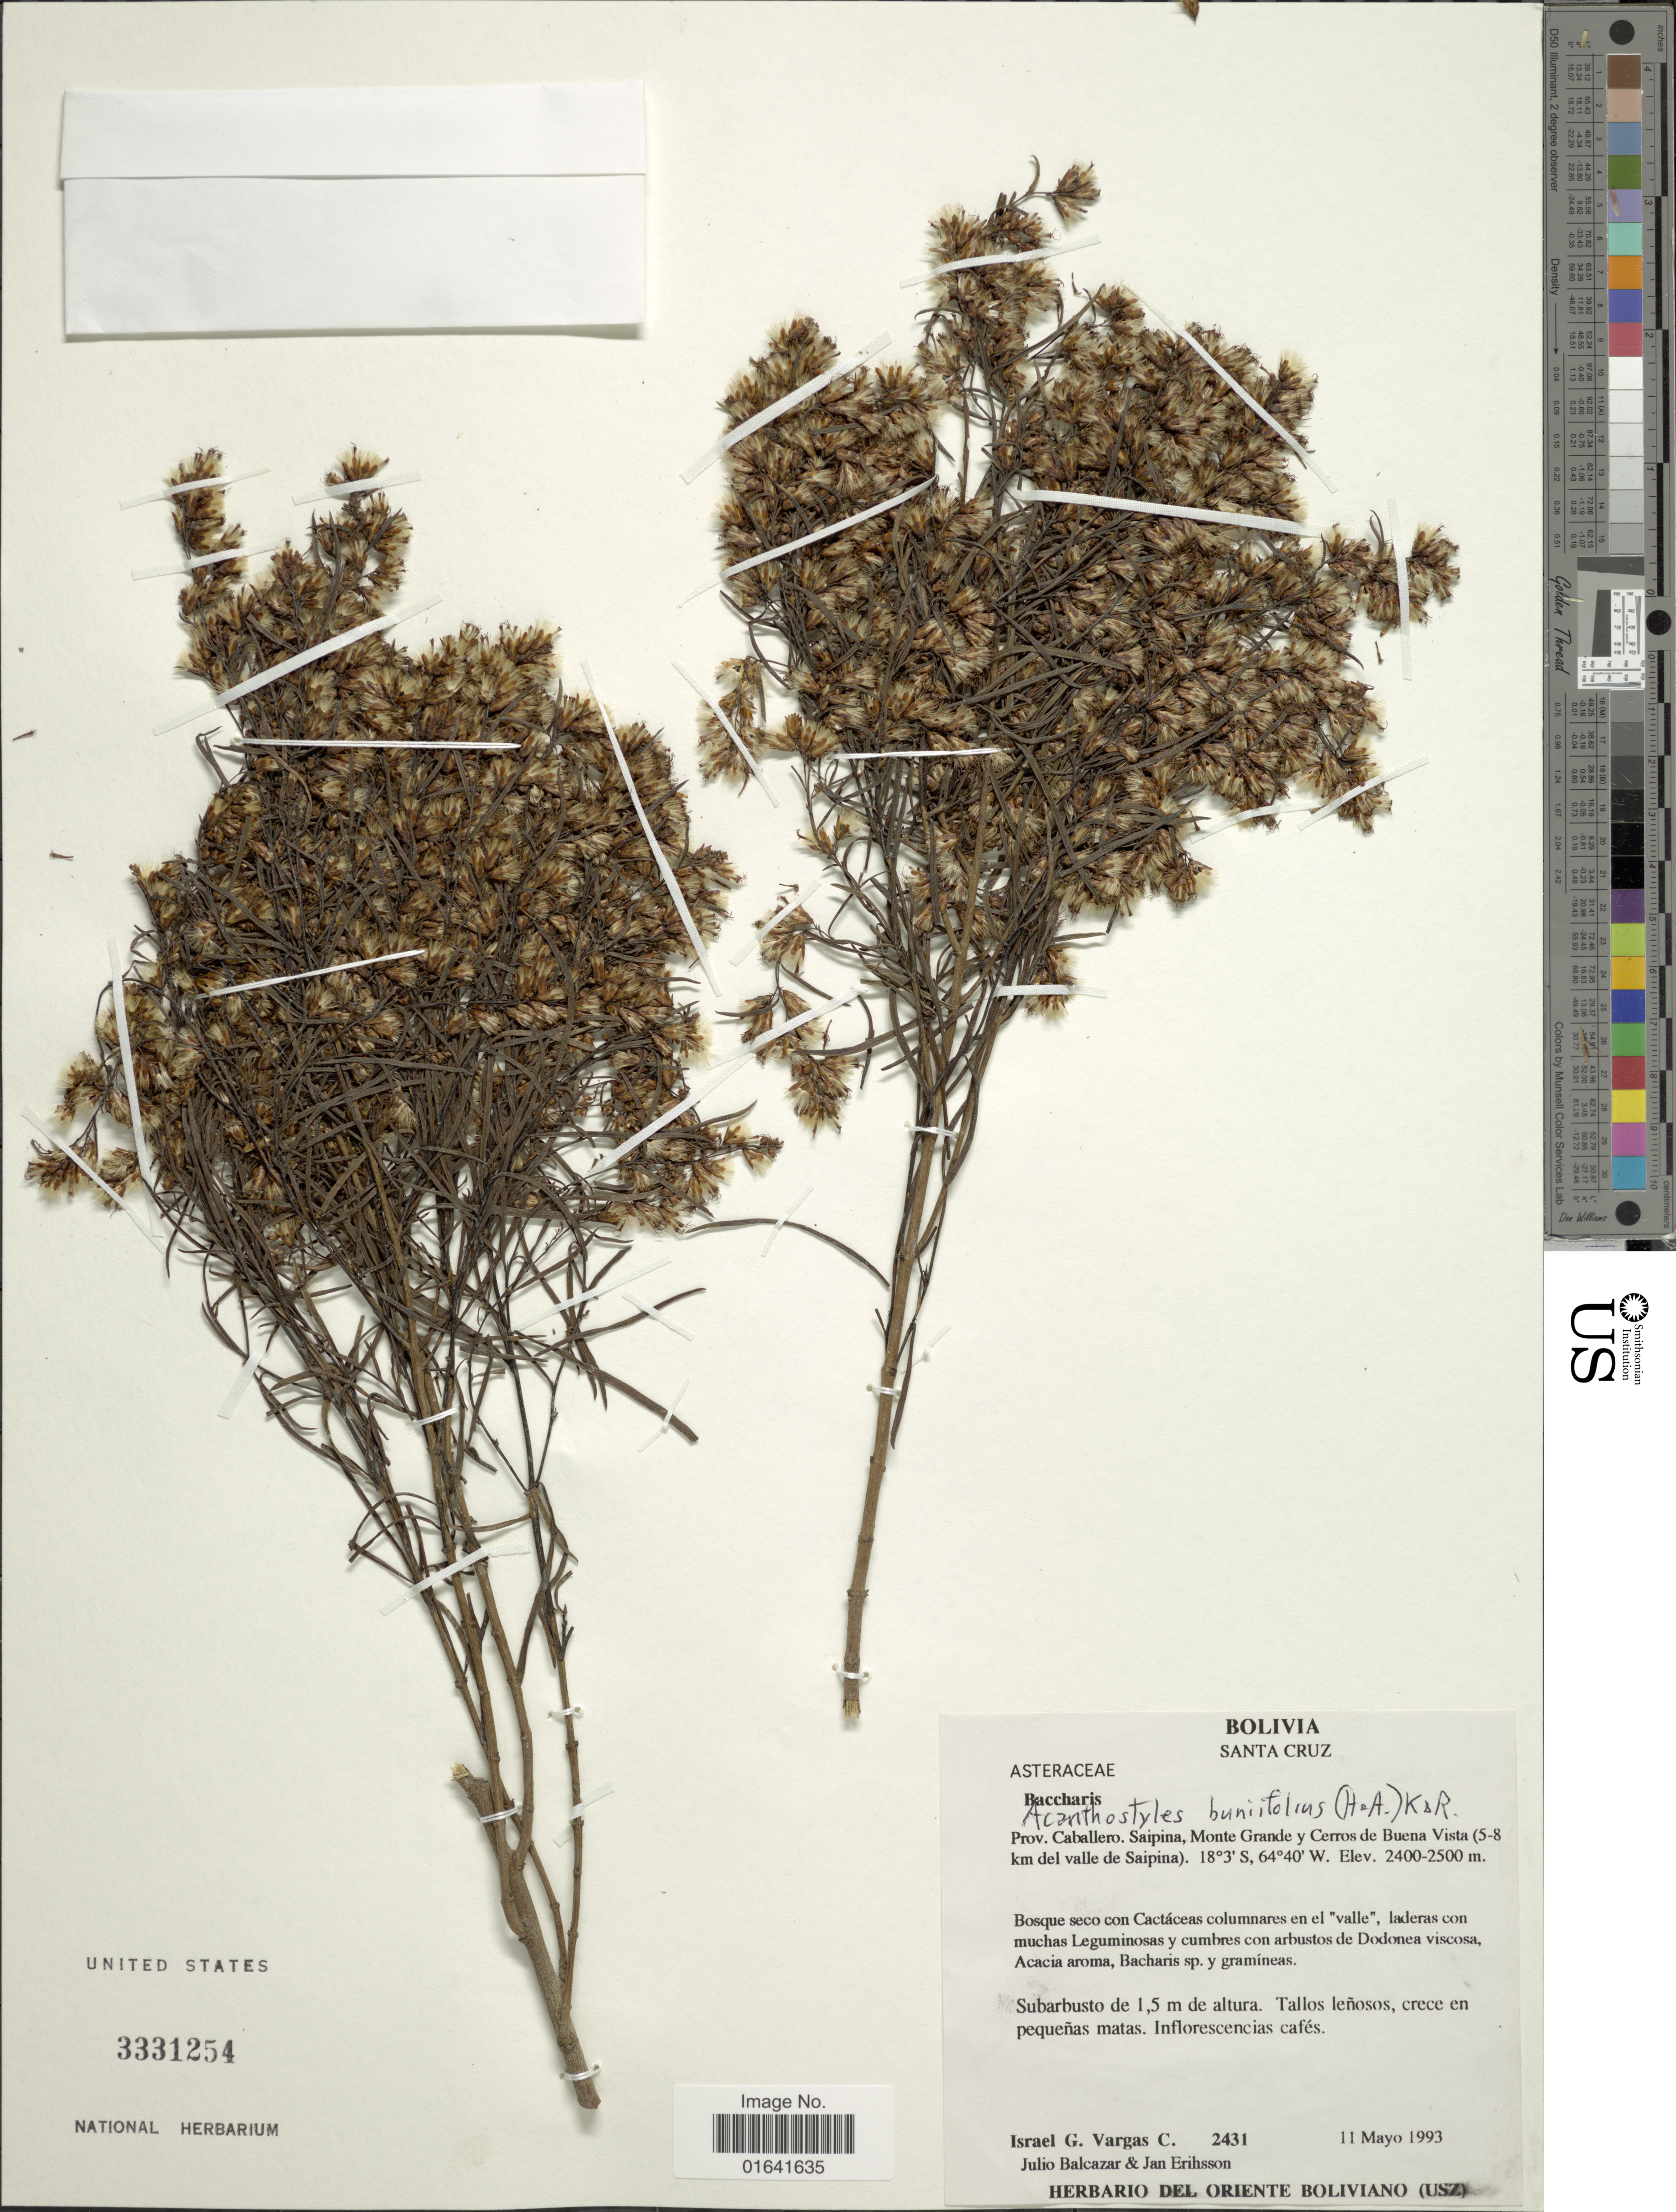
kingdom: Plantae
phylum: Tracheophyta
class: Magnoliopsida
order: Asterales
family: Asteraceae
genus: Acanthostyles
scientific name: Acanthostyles buniifolius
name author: (Hook. & Arn.) R.M. King & H. Rob.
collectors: I. Vargas C., J. Balcazar & J. Erihsson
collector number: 2431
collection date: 1993-05-11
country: Bolivia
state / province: Santa Cruz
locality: Prov. Caballero, Saipina, Monte Grande y Cerros de Buena Vista (5-8 km del vale de Saipina)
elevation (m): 2400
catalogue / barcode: US 3331254